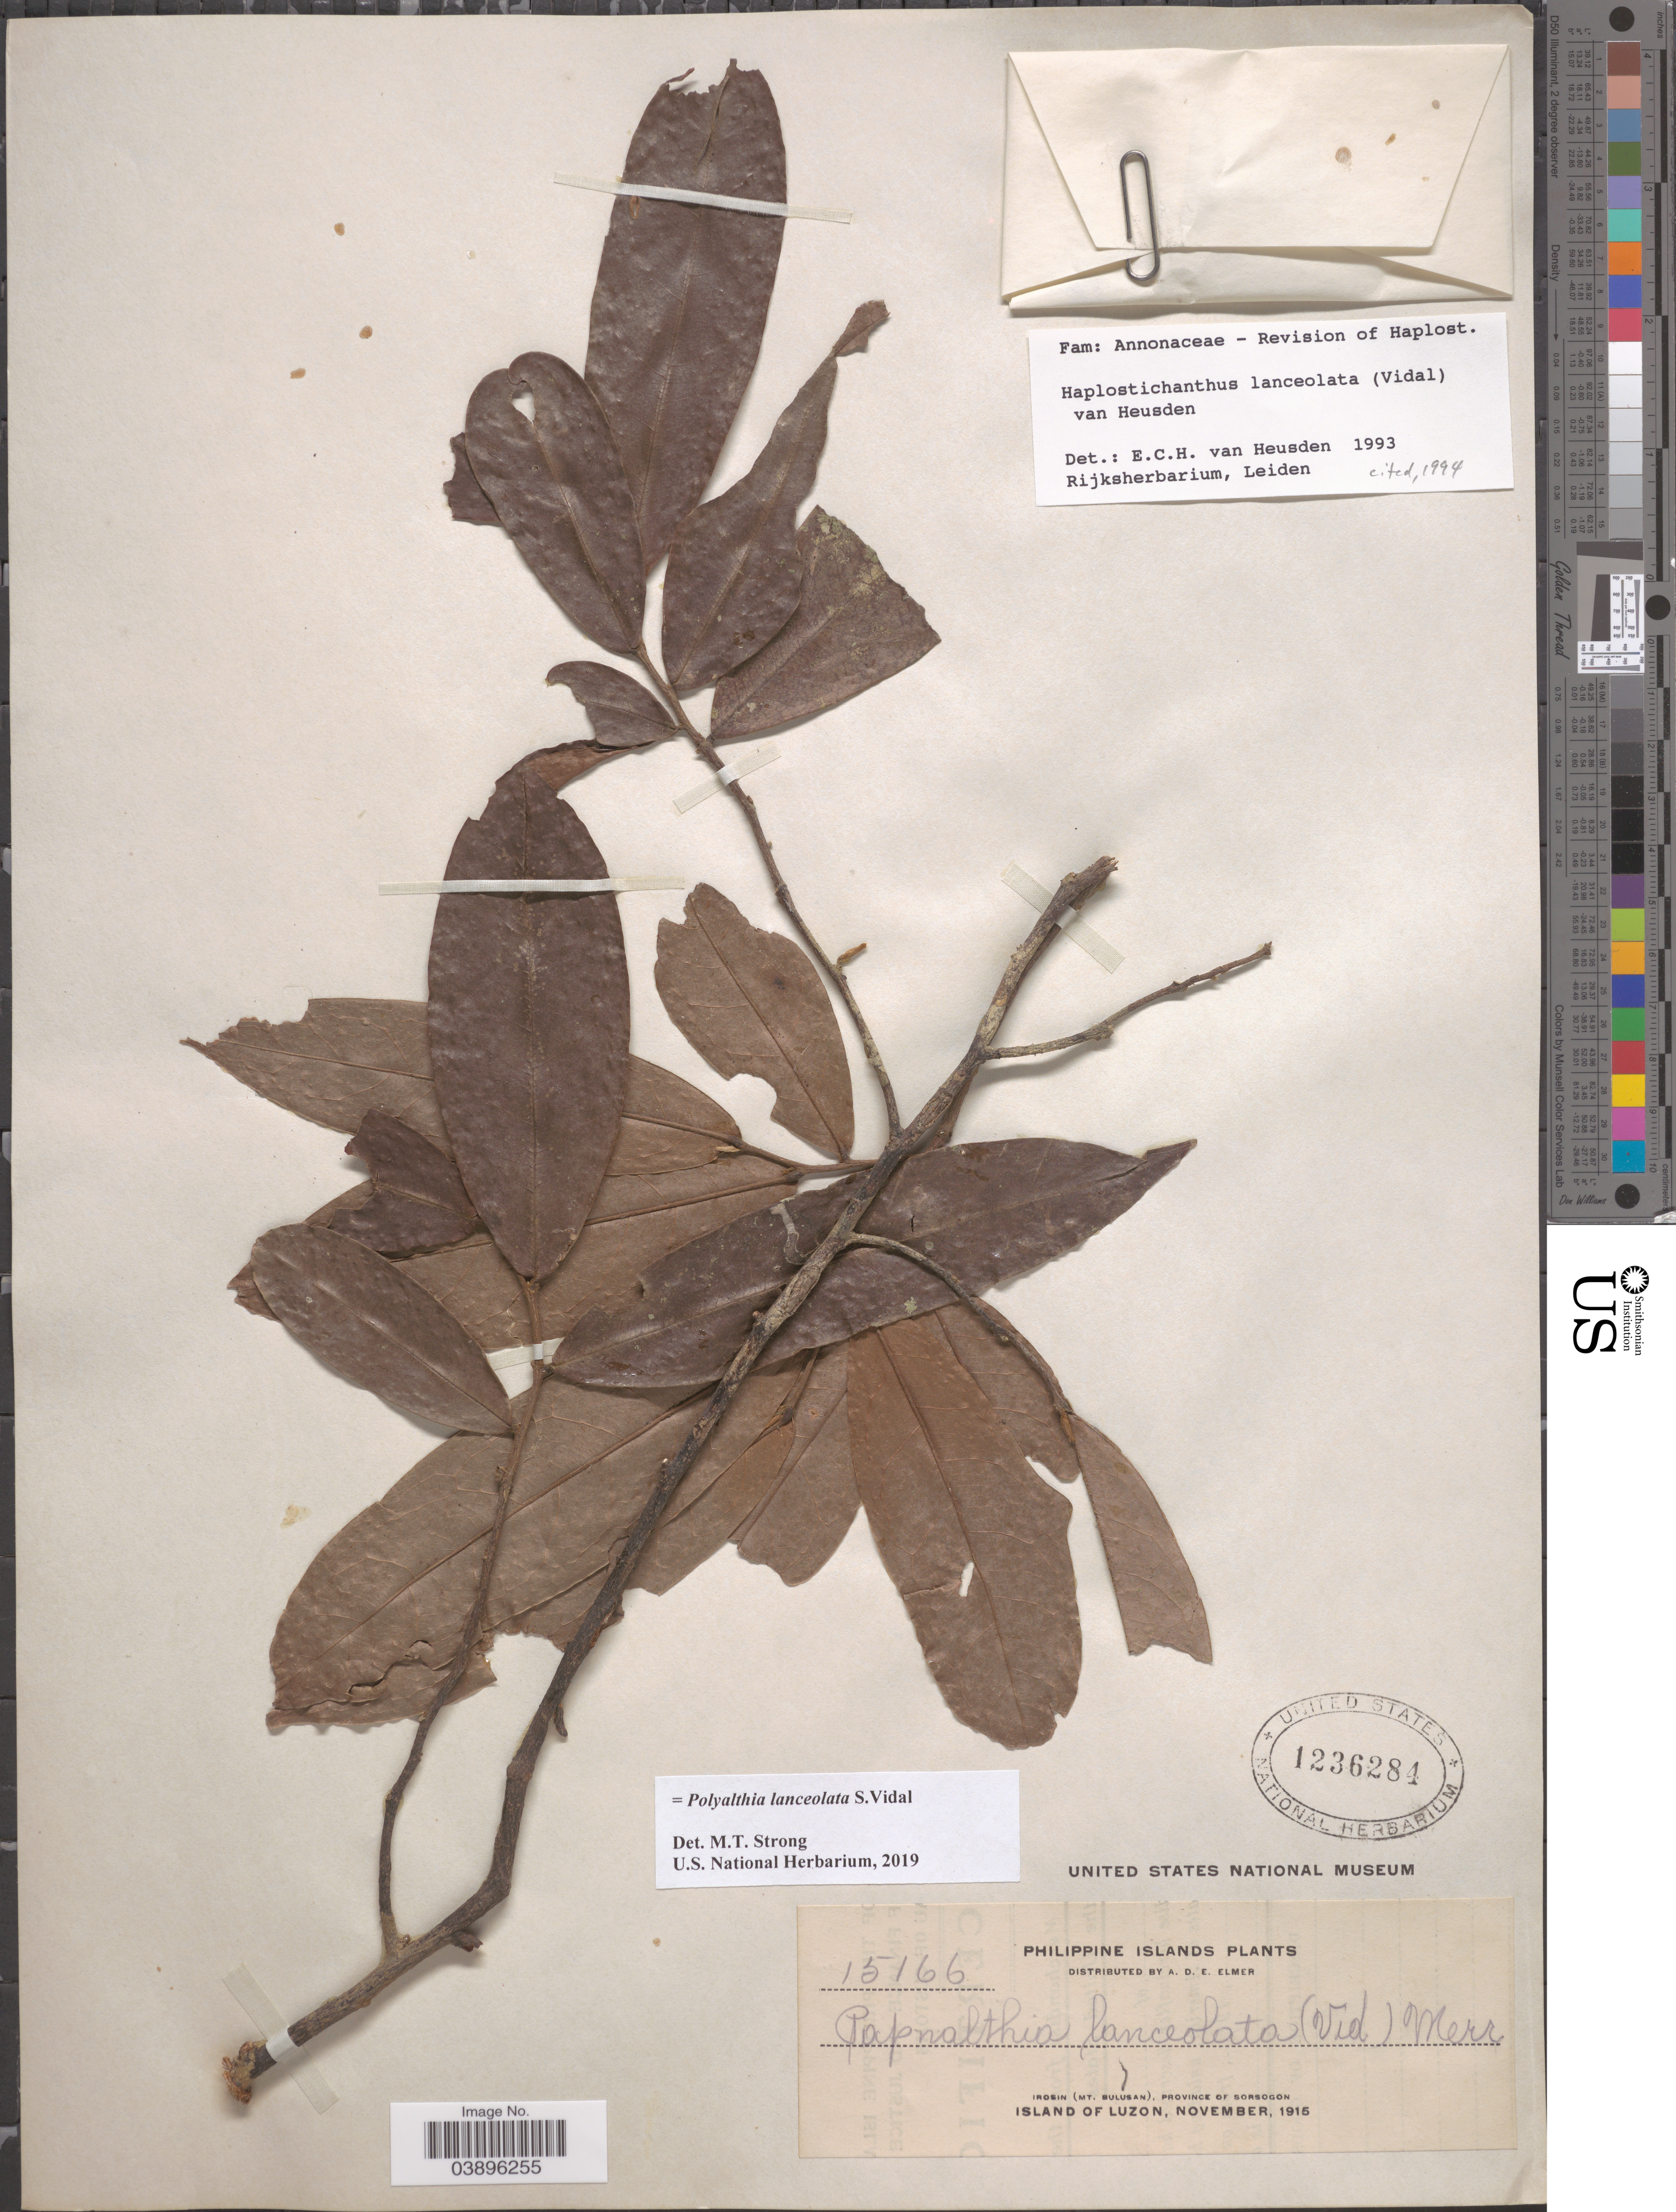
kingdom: Plantae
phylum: Tracheophyta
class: Magnoliopsida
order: Magnoliales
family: Annonaceae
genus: Polyalthia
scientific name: Polyalthia lanceolata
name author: S. Vidal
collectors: A. D. E. Elmer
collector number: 15166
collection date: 1915-11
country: Philippines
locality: Irosin (Mt. Bulusan), Province of Sorsogon. Island of Luzon.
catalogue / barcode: US 1236284